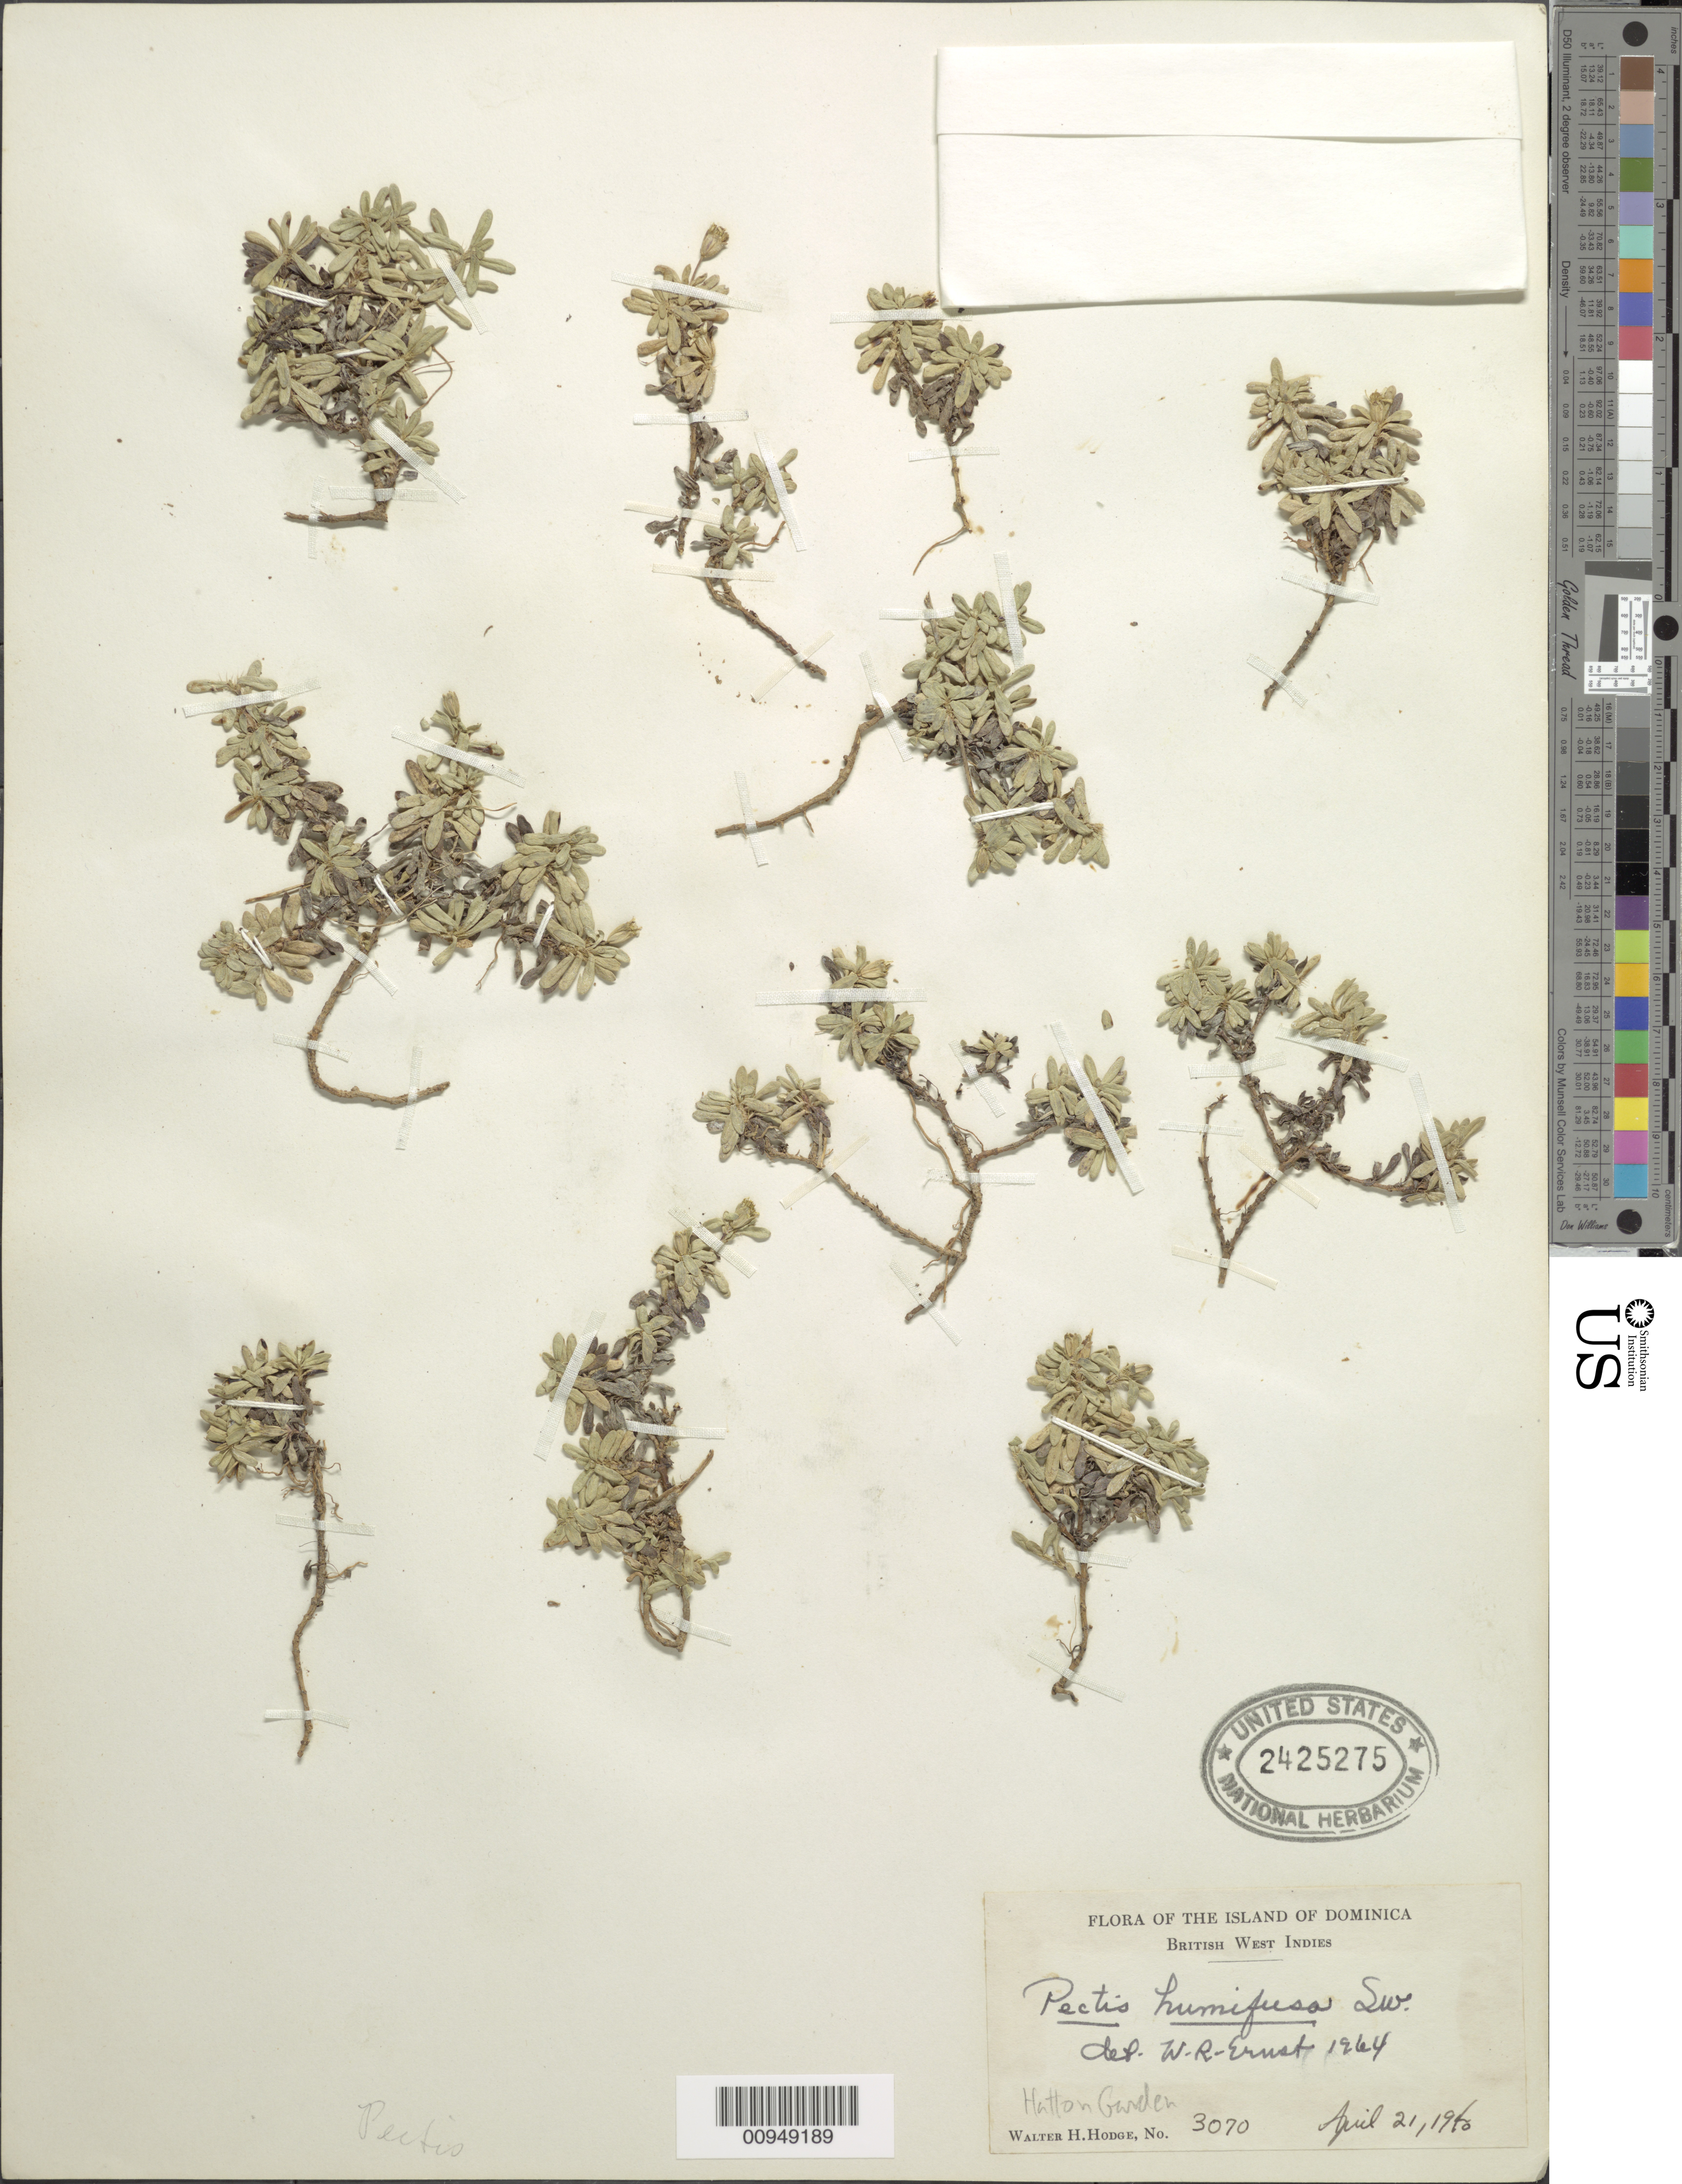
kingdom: Plantae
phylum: Tracheophyta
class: Magnoliopsida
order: Asterales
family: Asteraceae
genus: Pectis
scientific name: Pectis humifusa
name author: Sw.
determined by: Ernst, W. R., (US), NMNH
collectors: W. Hodge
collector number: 3070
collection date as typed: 21 Apr 1940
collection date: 1940-04-21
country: Dominica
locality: Halton Garden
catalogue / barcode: US 2425275